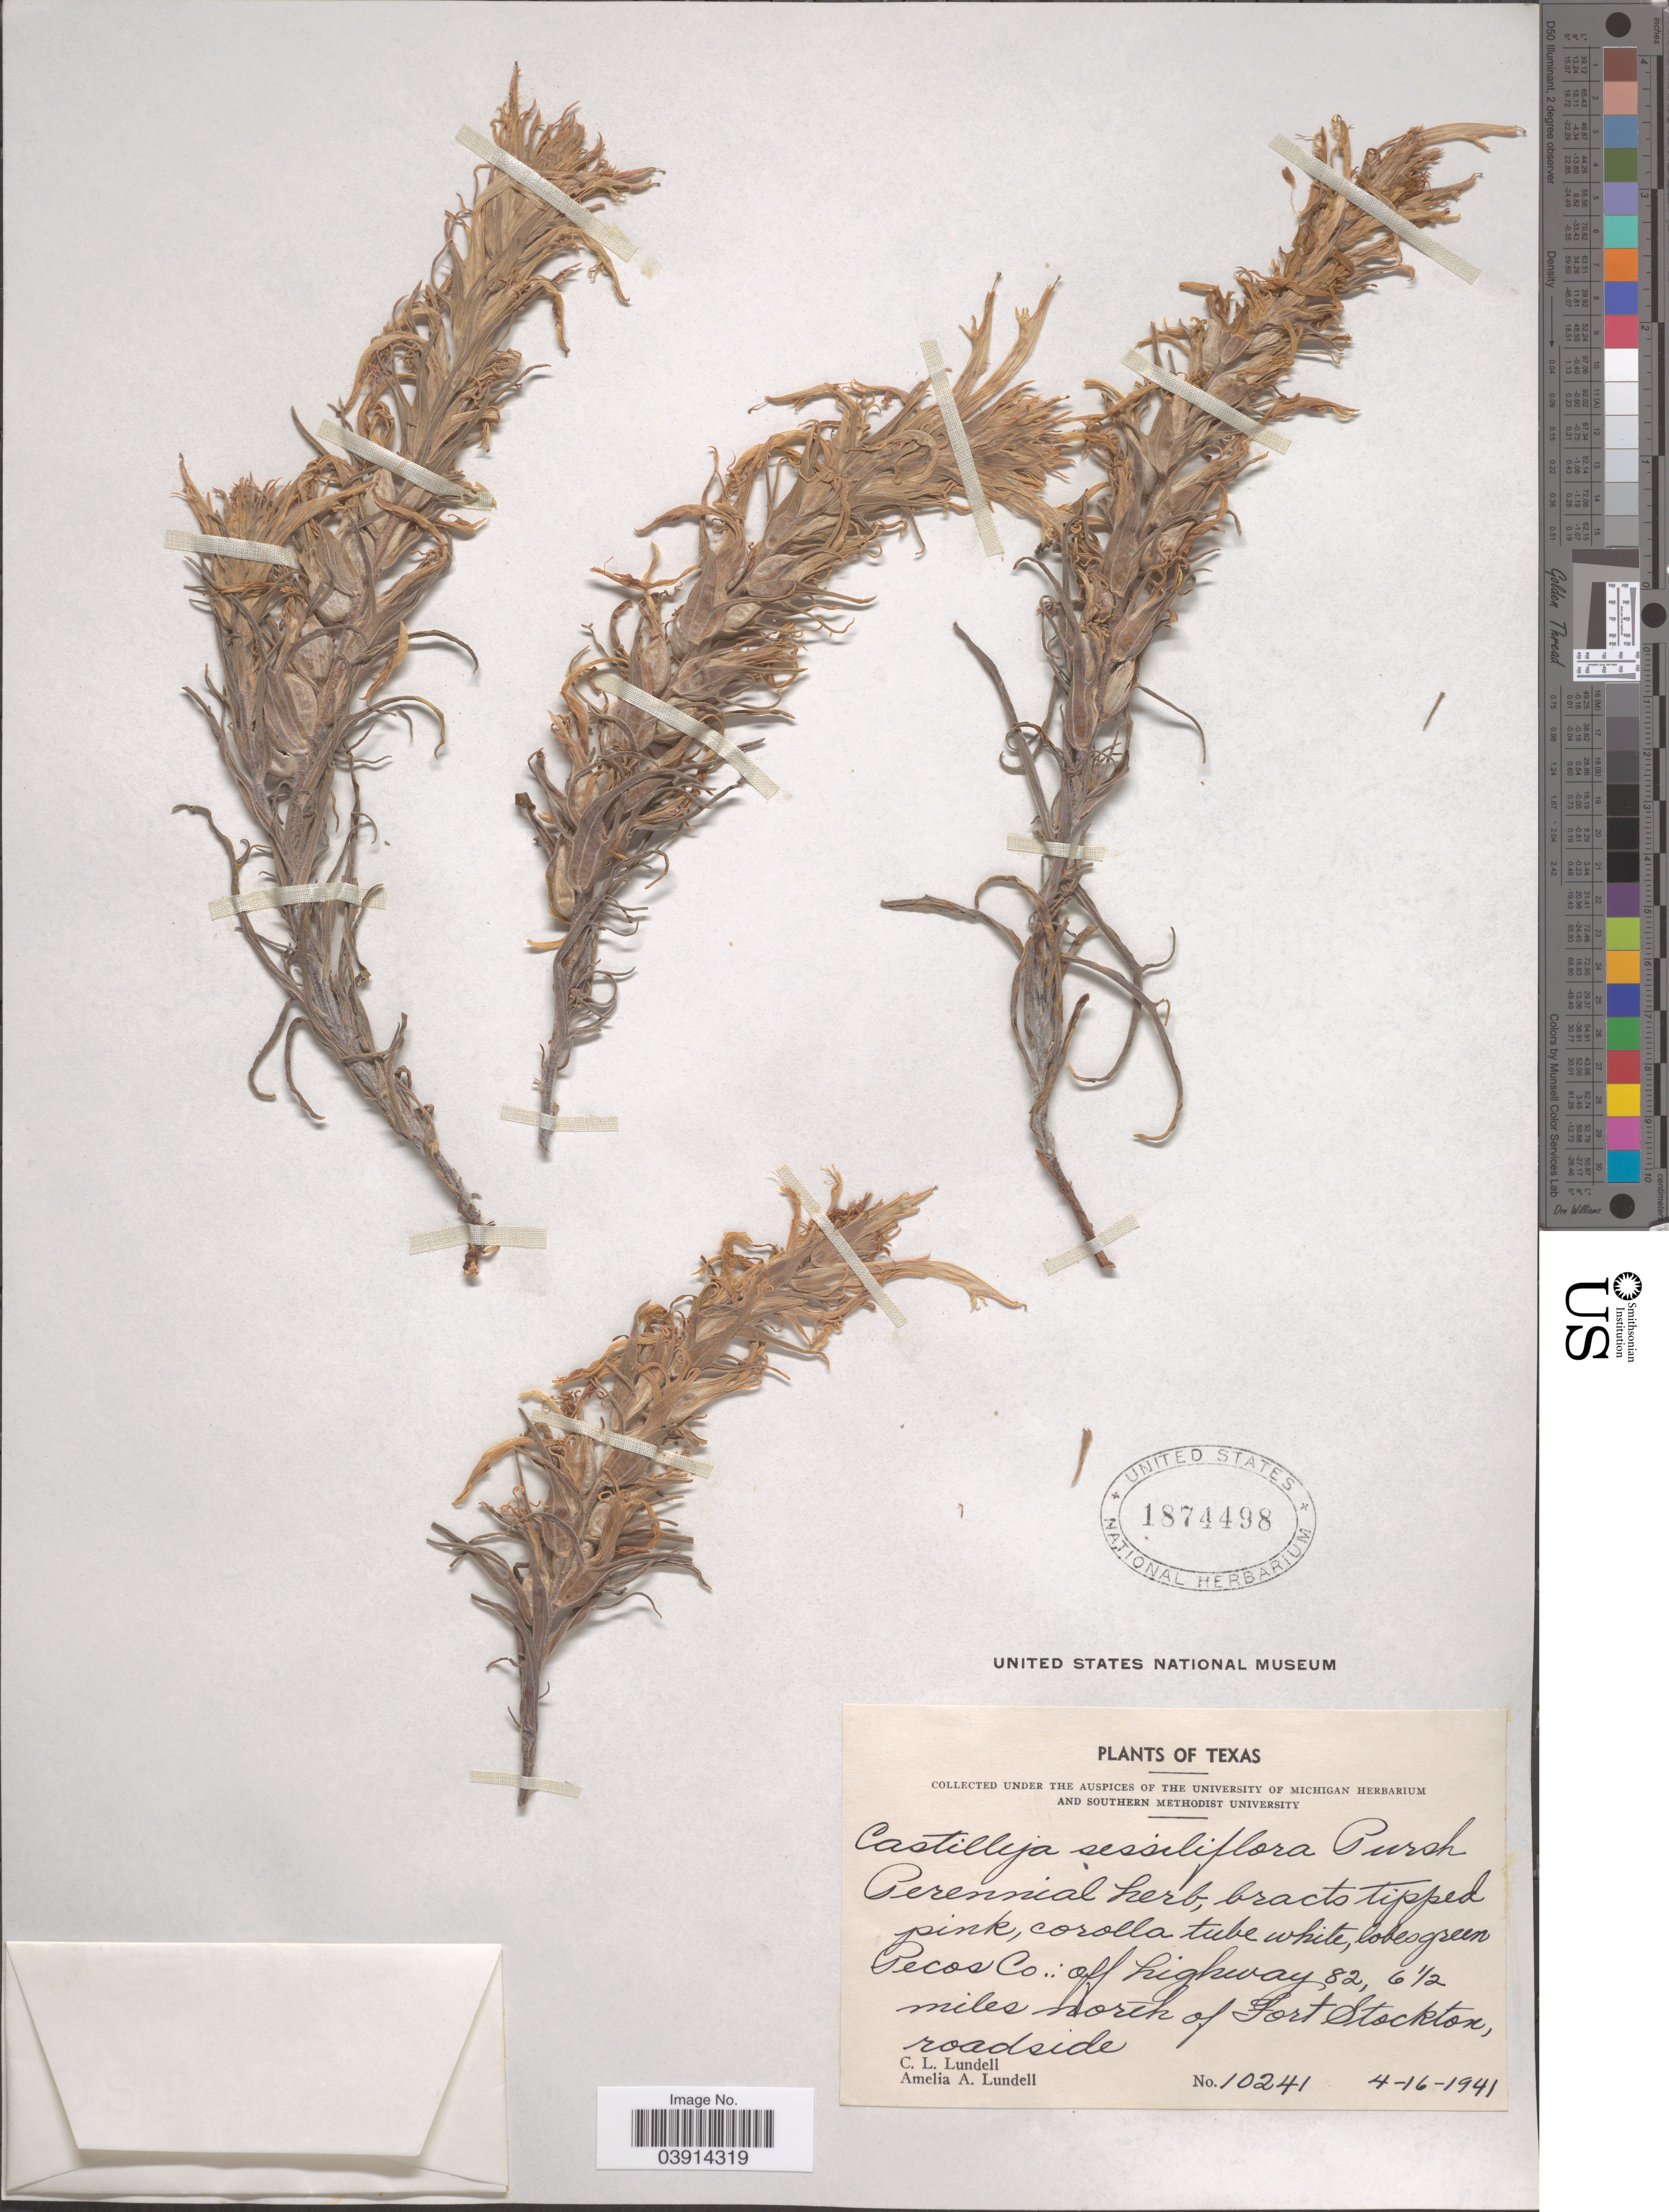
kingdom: Plantae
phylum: Tracheophyta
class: Magnoliopsida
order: Lamiales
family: Orobanchaceae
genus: Castilleja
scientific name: Castilleja sessiliflora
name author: Pursh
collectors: C. L. Lundell & A. A. Lundell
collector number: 10241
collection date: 1941-04-16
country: United States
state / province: Texas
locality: Pecos Co.: off highway 82, 6½ miles north of Fort Stockton, roadside.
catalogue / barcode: US 1874498